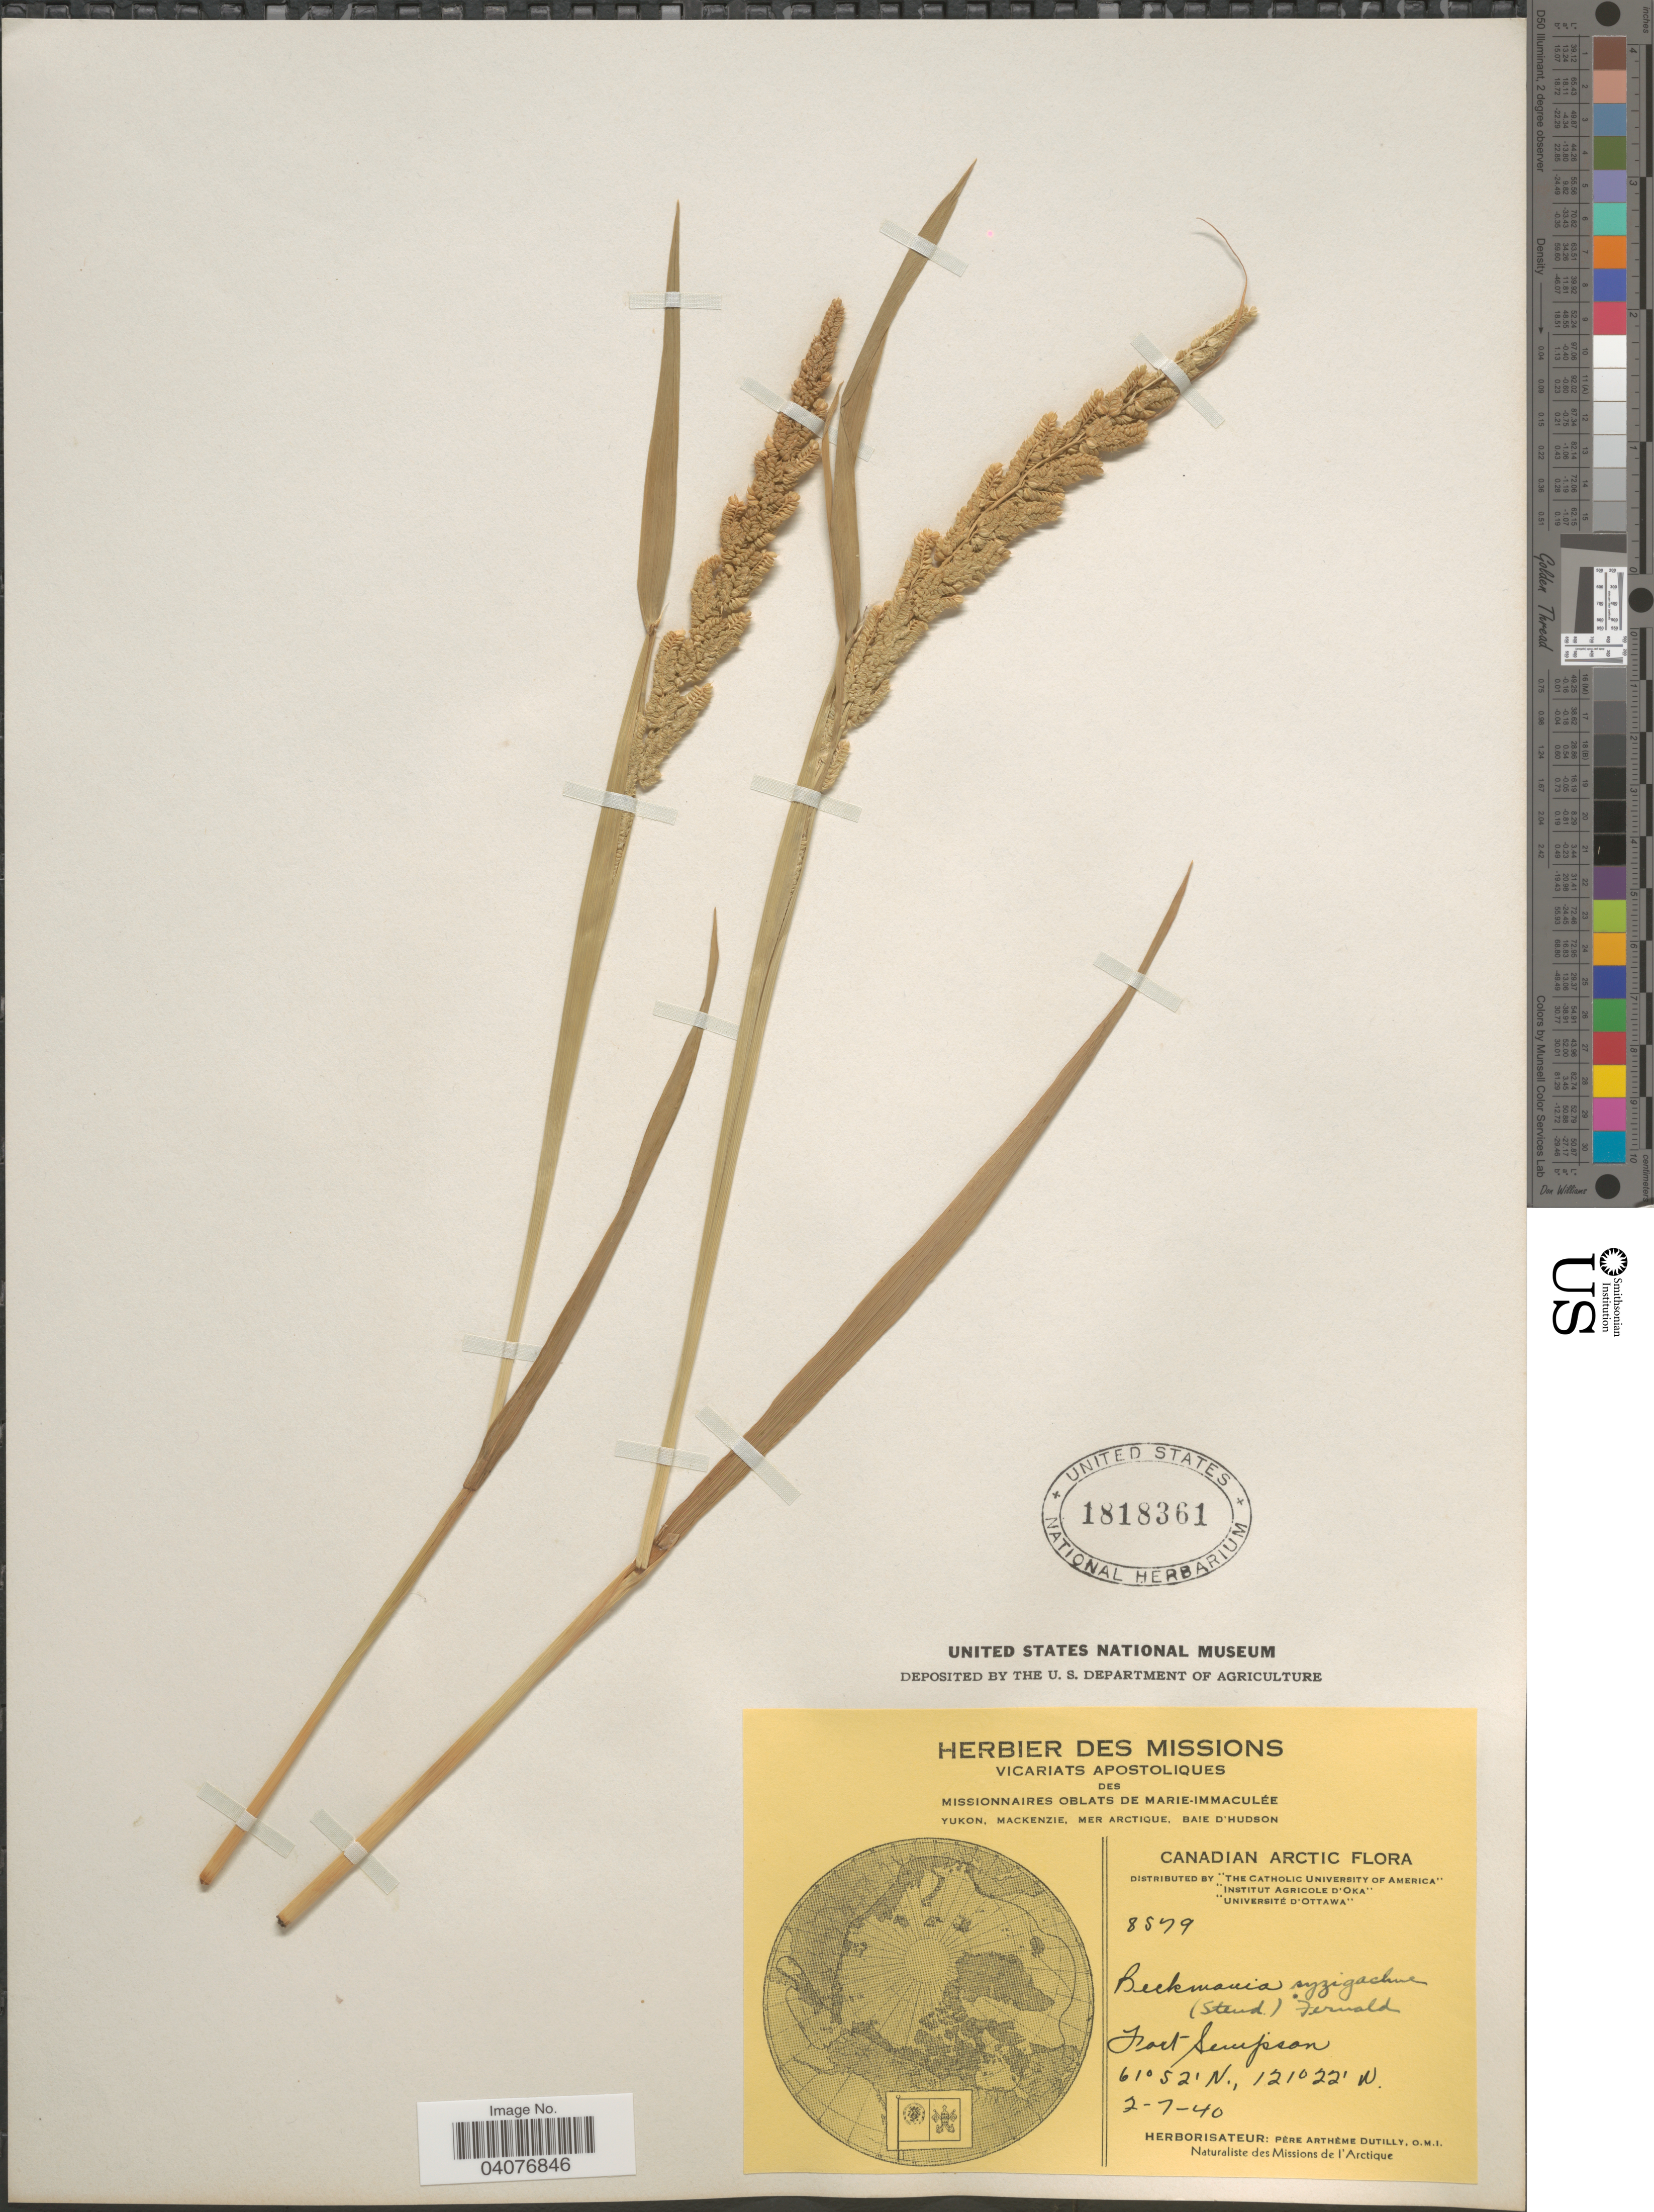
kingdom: Plantae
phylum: Tracheophyta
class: Liliopsida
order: Poales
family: Poaceae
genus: Beckmannia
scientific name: Beckmannia syzigachne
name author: (Steud.) Fernald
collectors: P. Dutilly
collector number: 8579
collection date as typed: Transcribed d/m/y: 2/7/40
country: Canada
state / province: Northwest Territories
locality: Herbier des Missions. Canadian Arctic. Fort Simpson.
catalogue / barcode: US 1818361